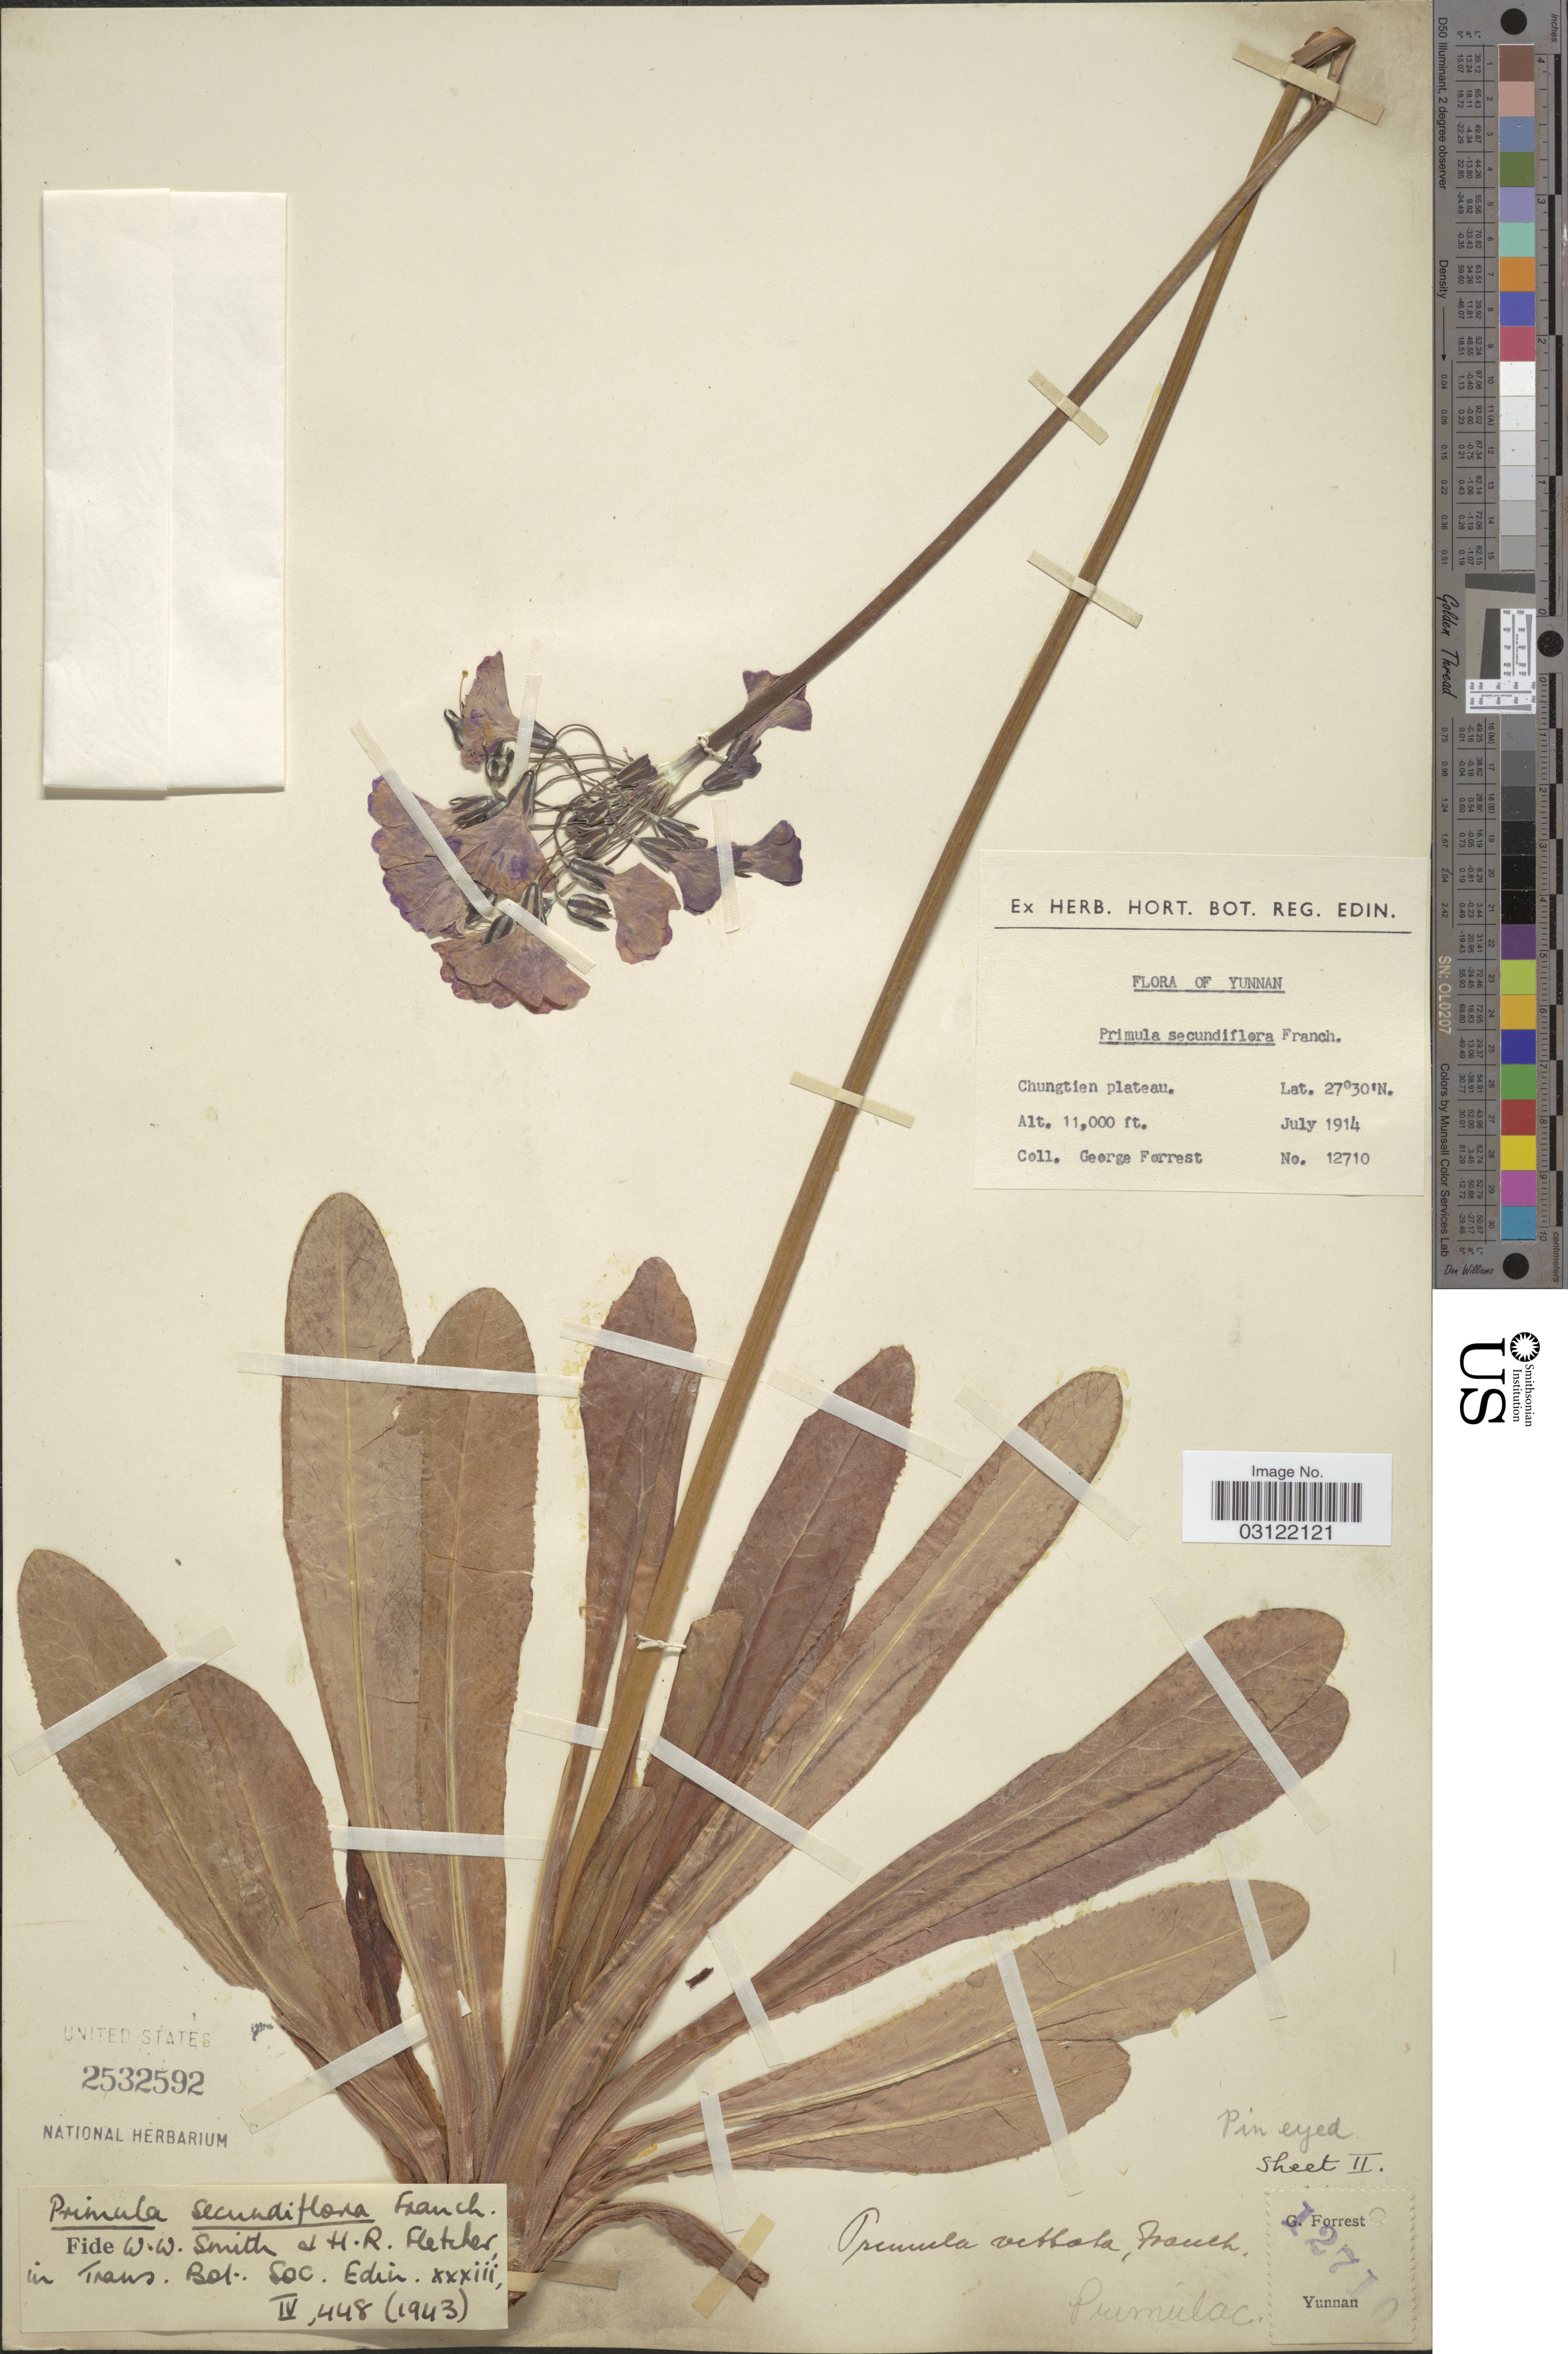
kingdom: Plantae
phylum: Tracheophyta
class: Magnoliopsida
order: Ericales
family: Primulaceae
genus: Primula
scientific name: Primula secundiflora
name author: Franch.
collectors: G. Forrest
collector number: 12710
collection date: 1914-07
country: China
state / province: Yunnan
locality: Chungtien plateau.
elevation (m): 3353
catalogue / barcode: US 2532592